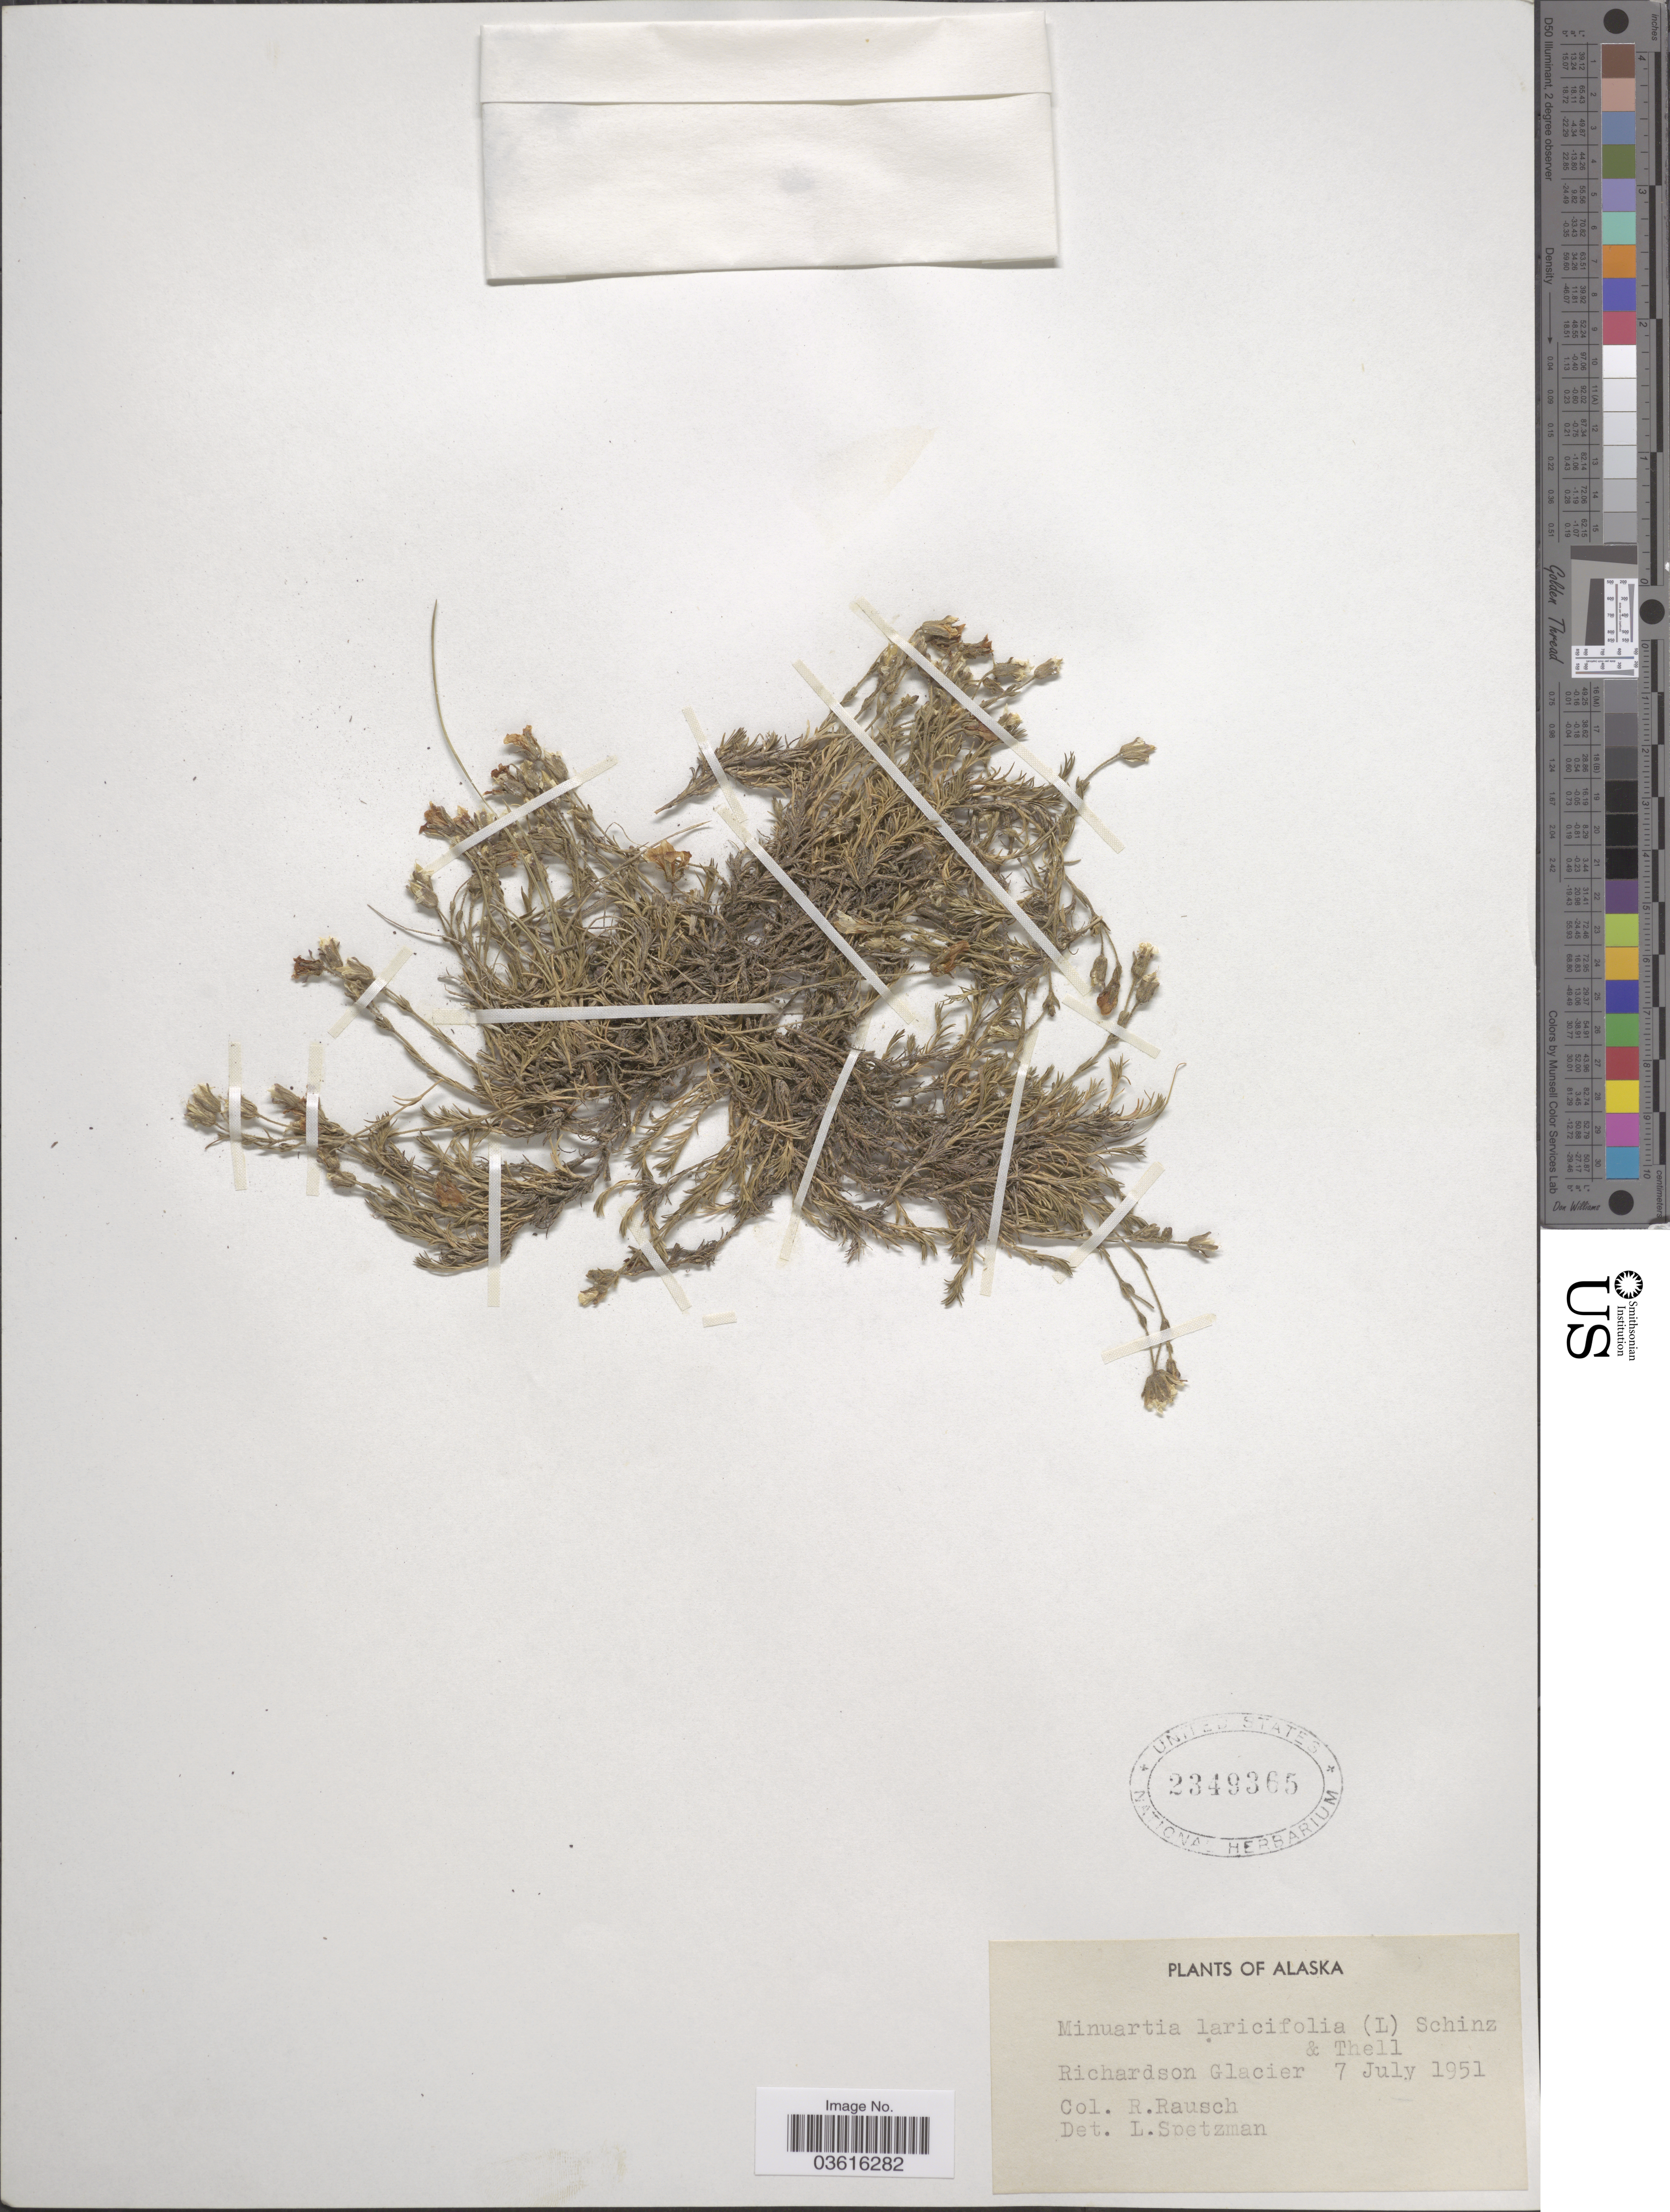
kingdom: Plantae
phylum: Tracheophyta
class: Magnoliopsida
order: Caryophyllales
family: Caryophyllaceae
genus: Cherleria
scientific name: Cherleria yukonensis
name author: (Hultén) A.J. Moore & Dillenb.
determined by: Strong, Mark T., (BOT), Smithsonian Institution - National Museum of Natural History (UNITED STATES)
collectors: R. Rausch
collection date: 1951-07-07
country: United States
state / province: Alaska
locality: Richardson Glacier.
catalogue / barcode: US 2349365